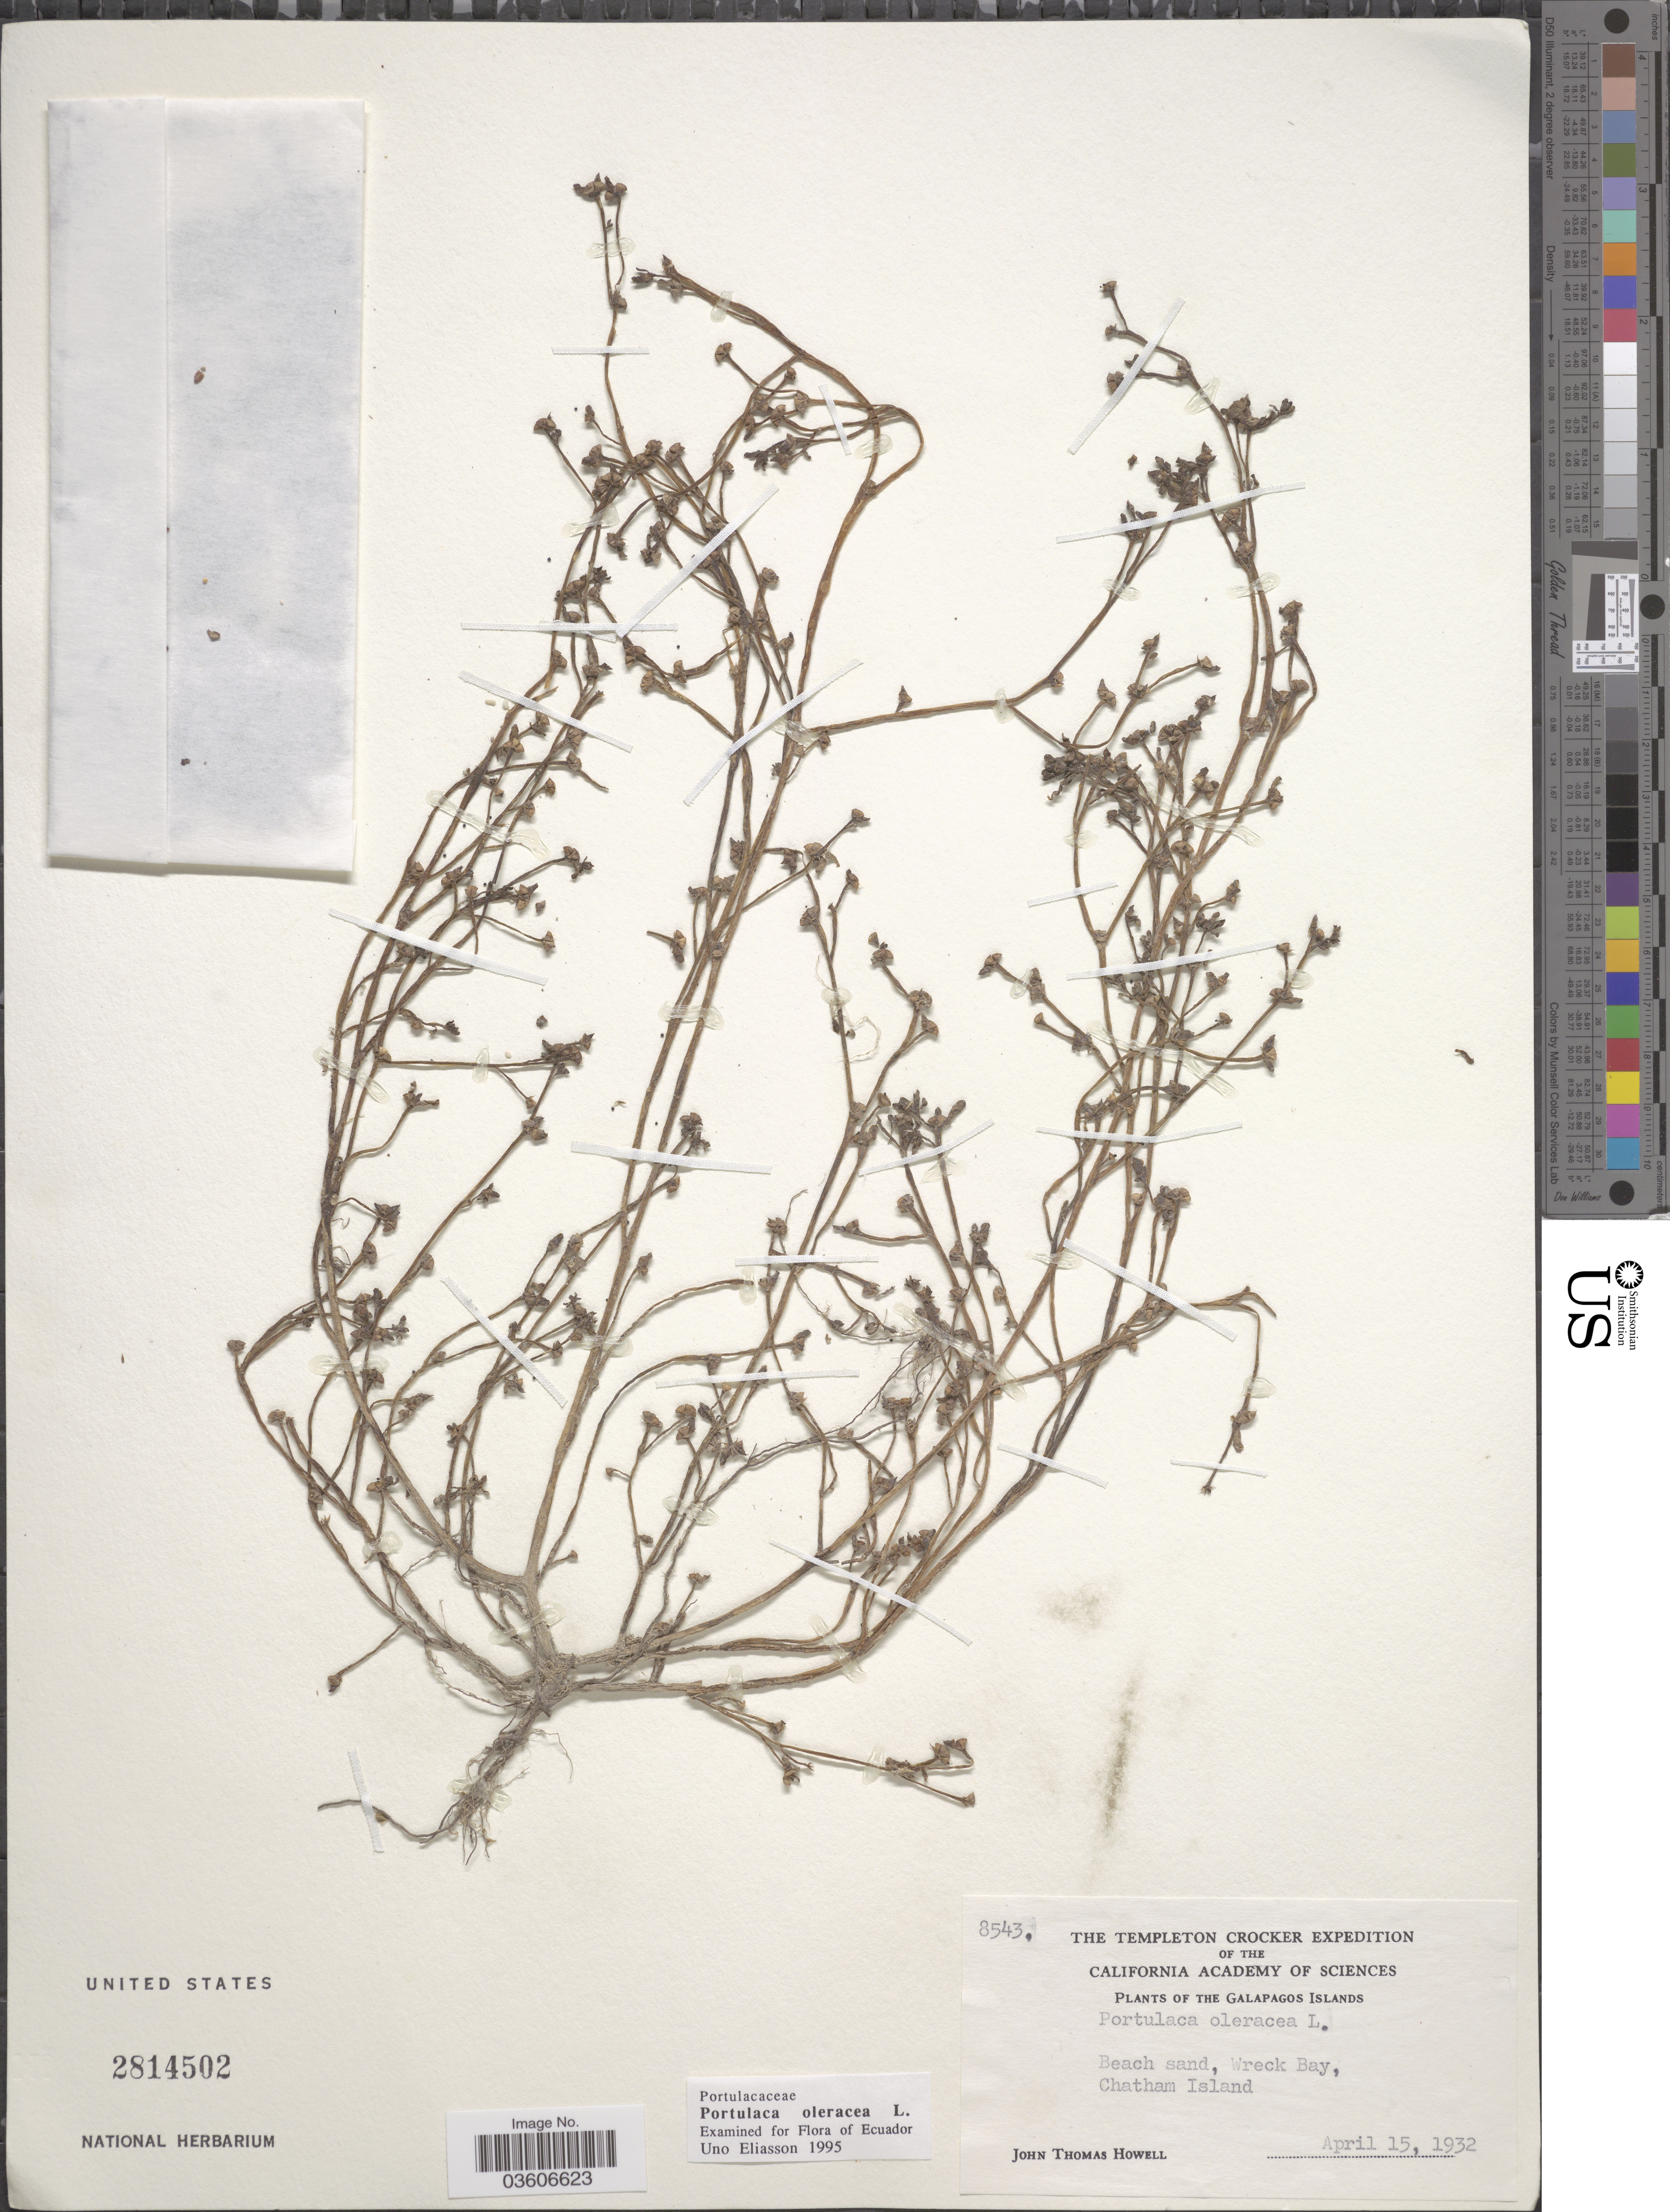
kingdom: Plantae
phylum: Tracheophyta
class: Magnoliopsida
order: Caryophyllales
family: Portulacaceae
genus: Portulaca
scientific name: Portulaca oleracea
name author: L.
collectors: J. T. Howell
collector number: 8543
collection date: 1932-04-15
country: Ecuador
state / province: Colón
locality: The Galapagos Islands. Wreck Bay, Chatham Island.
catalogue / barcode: US 2814502